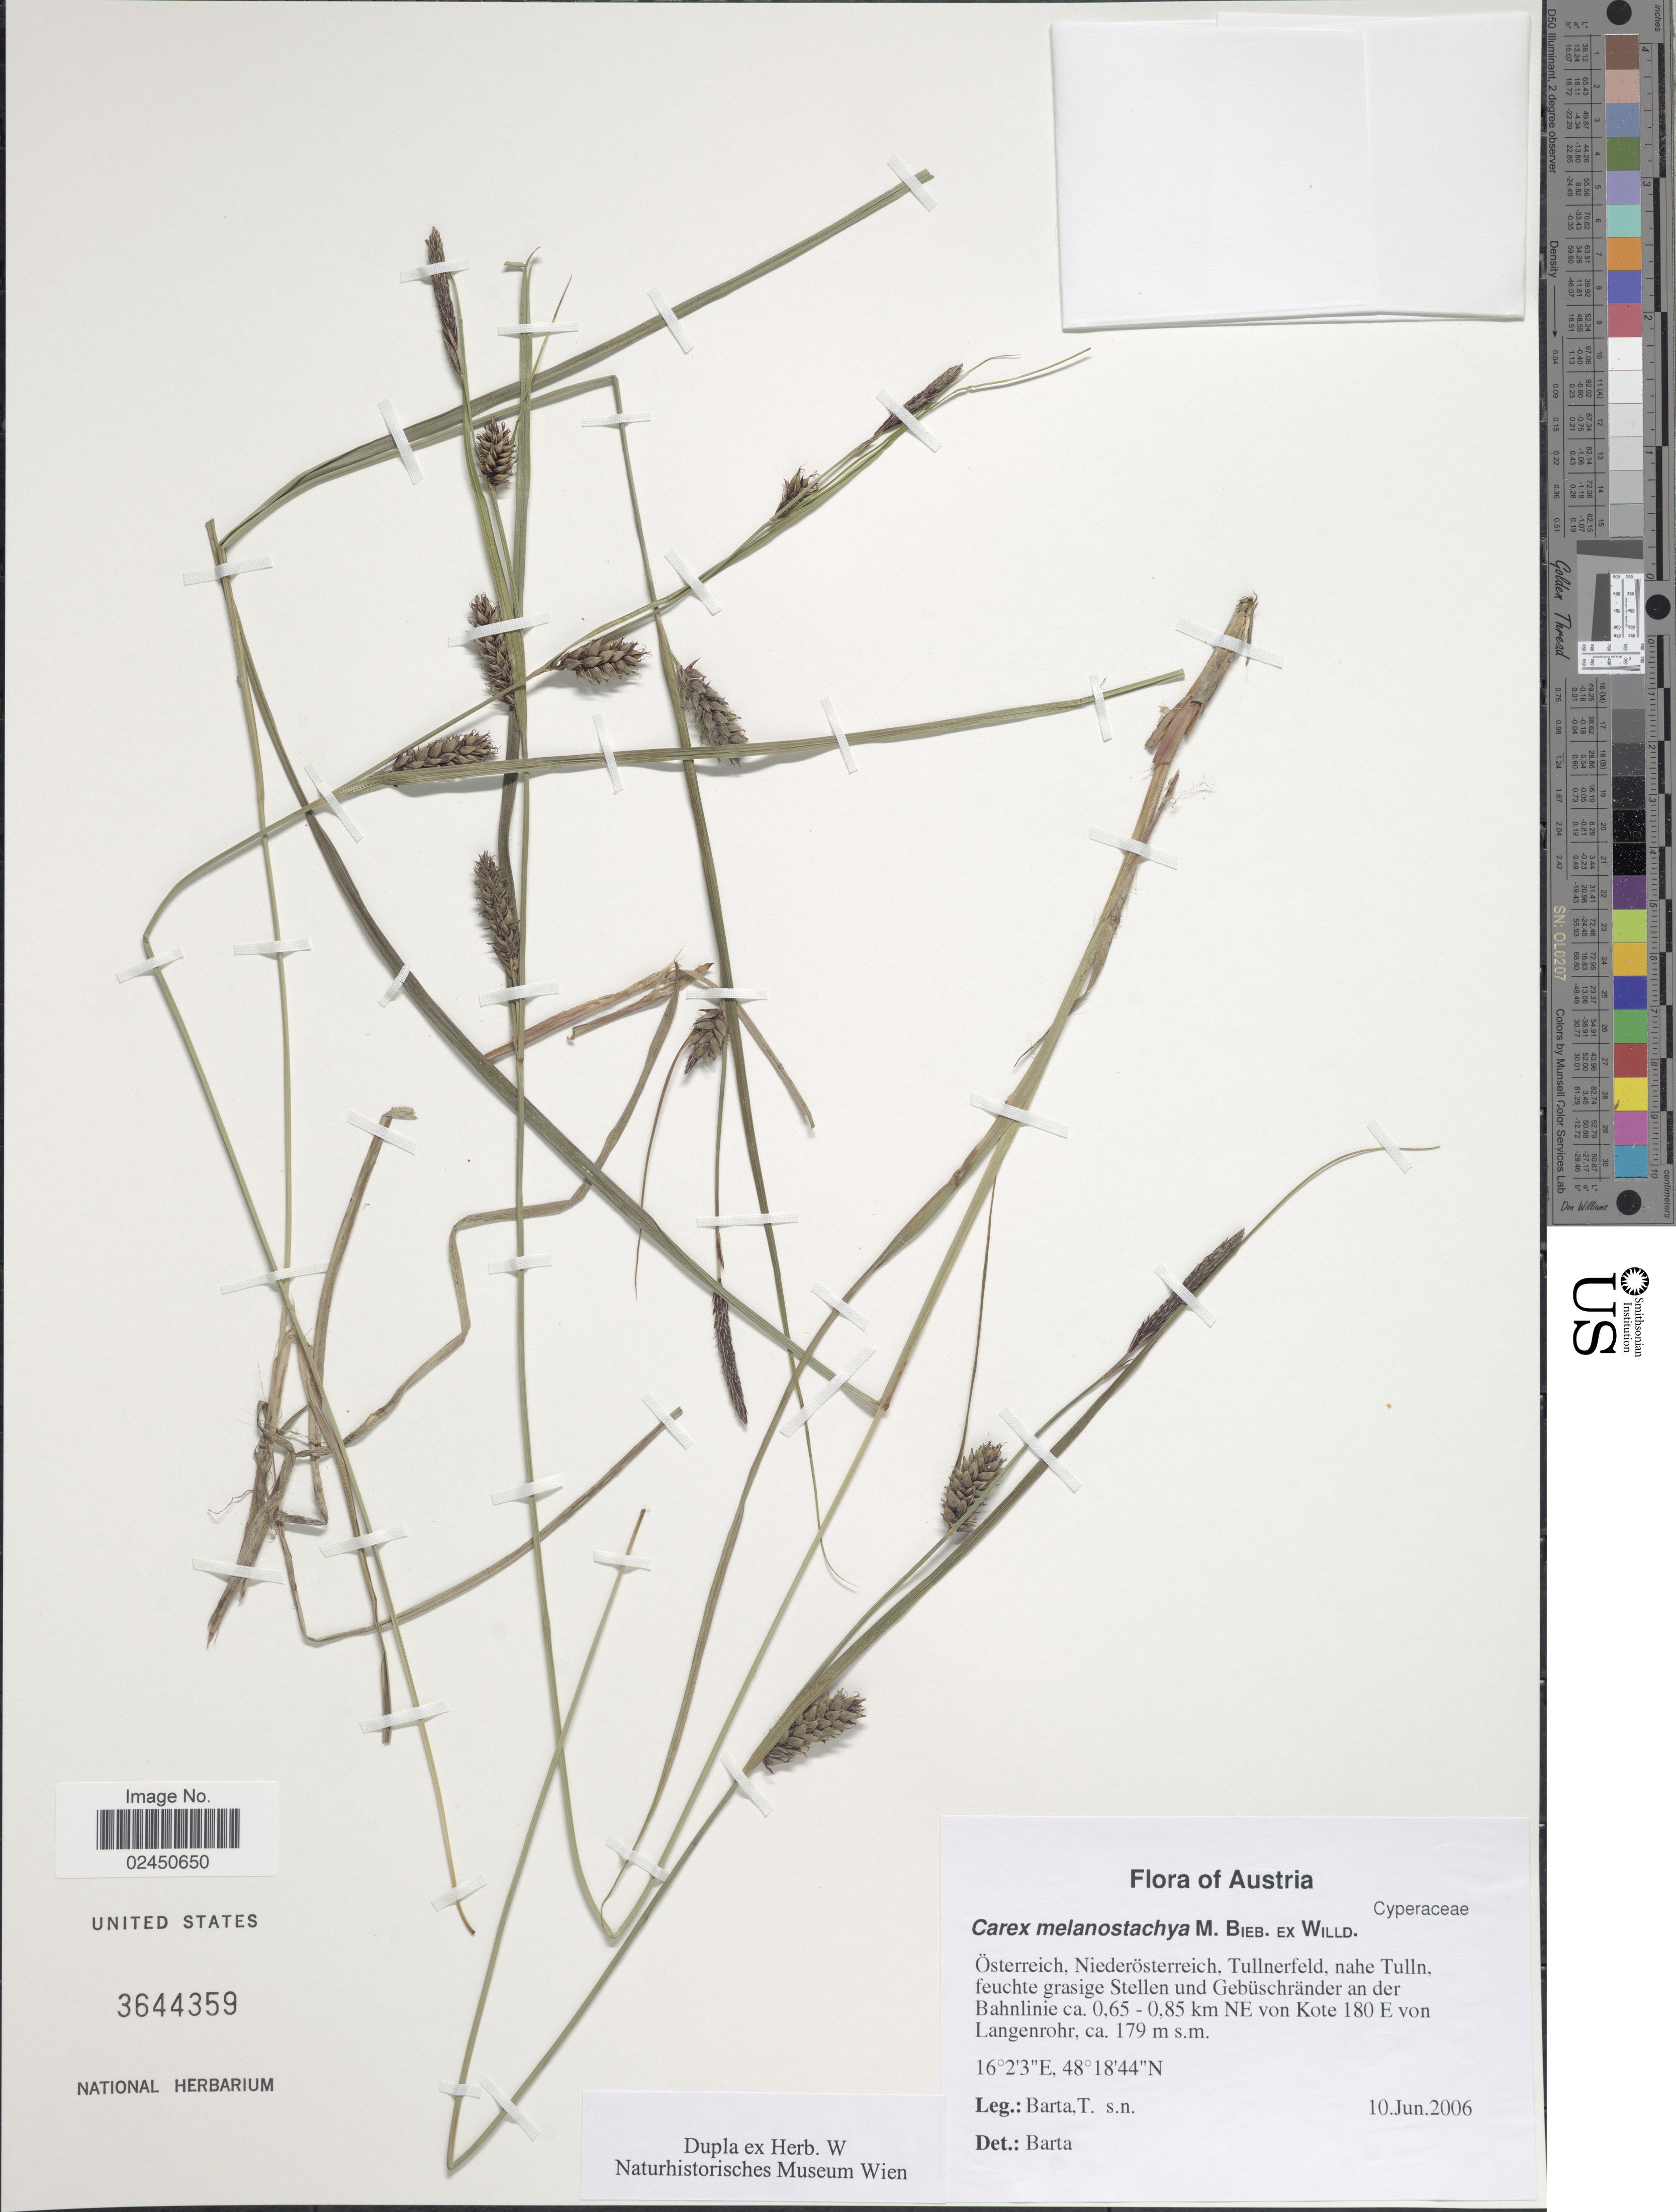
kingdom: Plantae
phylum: Tracheophyta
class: Liliopsida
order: Poales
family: Cyperaceae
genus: Carex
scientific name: Carex melanostachya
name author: M. Bieb. ex Willd.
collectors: T. Barta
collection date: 2006-06-10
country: Austria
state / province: Niederosterreich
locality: Osterreich, Tullnerfeld, nahe Tulln, feuchte grasige Stellen und Gebuschrander an der Bahnlinie ca. 0.65-0.85 km NE von Kote 180 E von Langenrohr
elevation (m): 179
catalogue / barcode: US 3644359